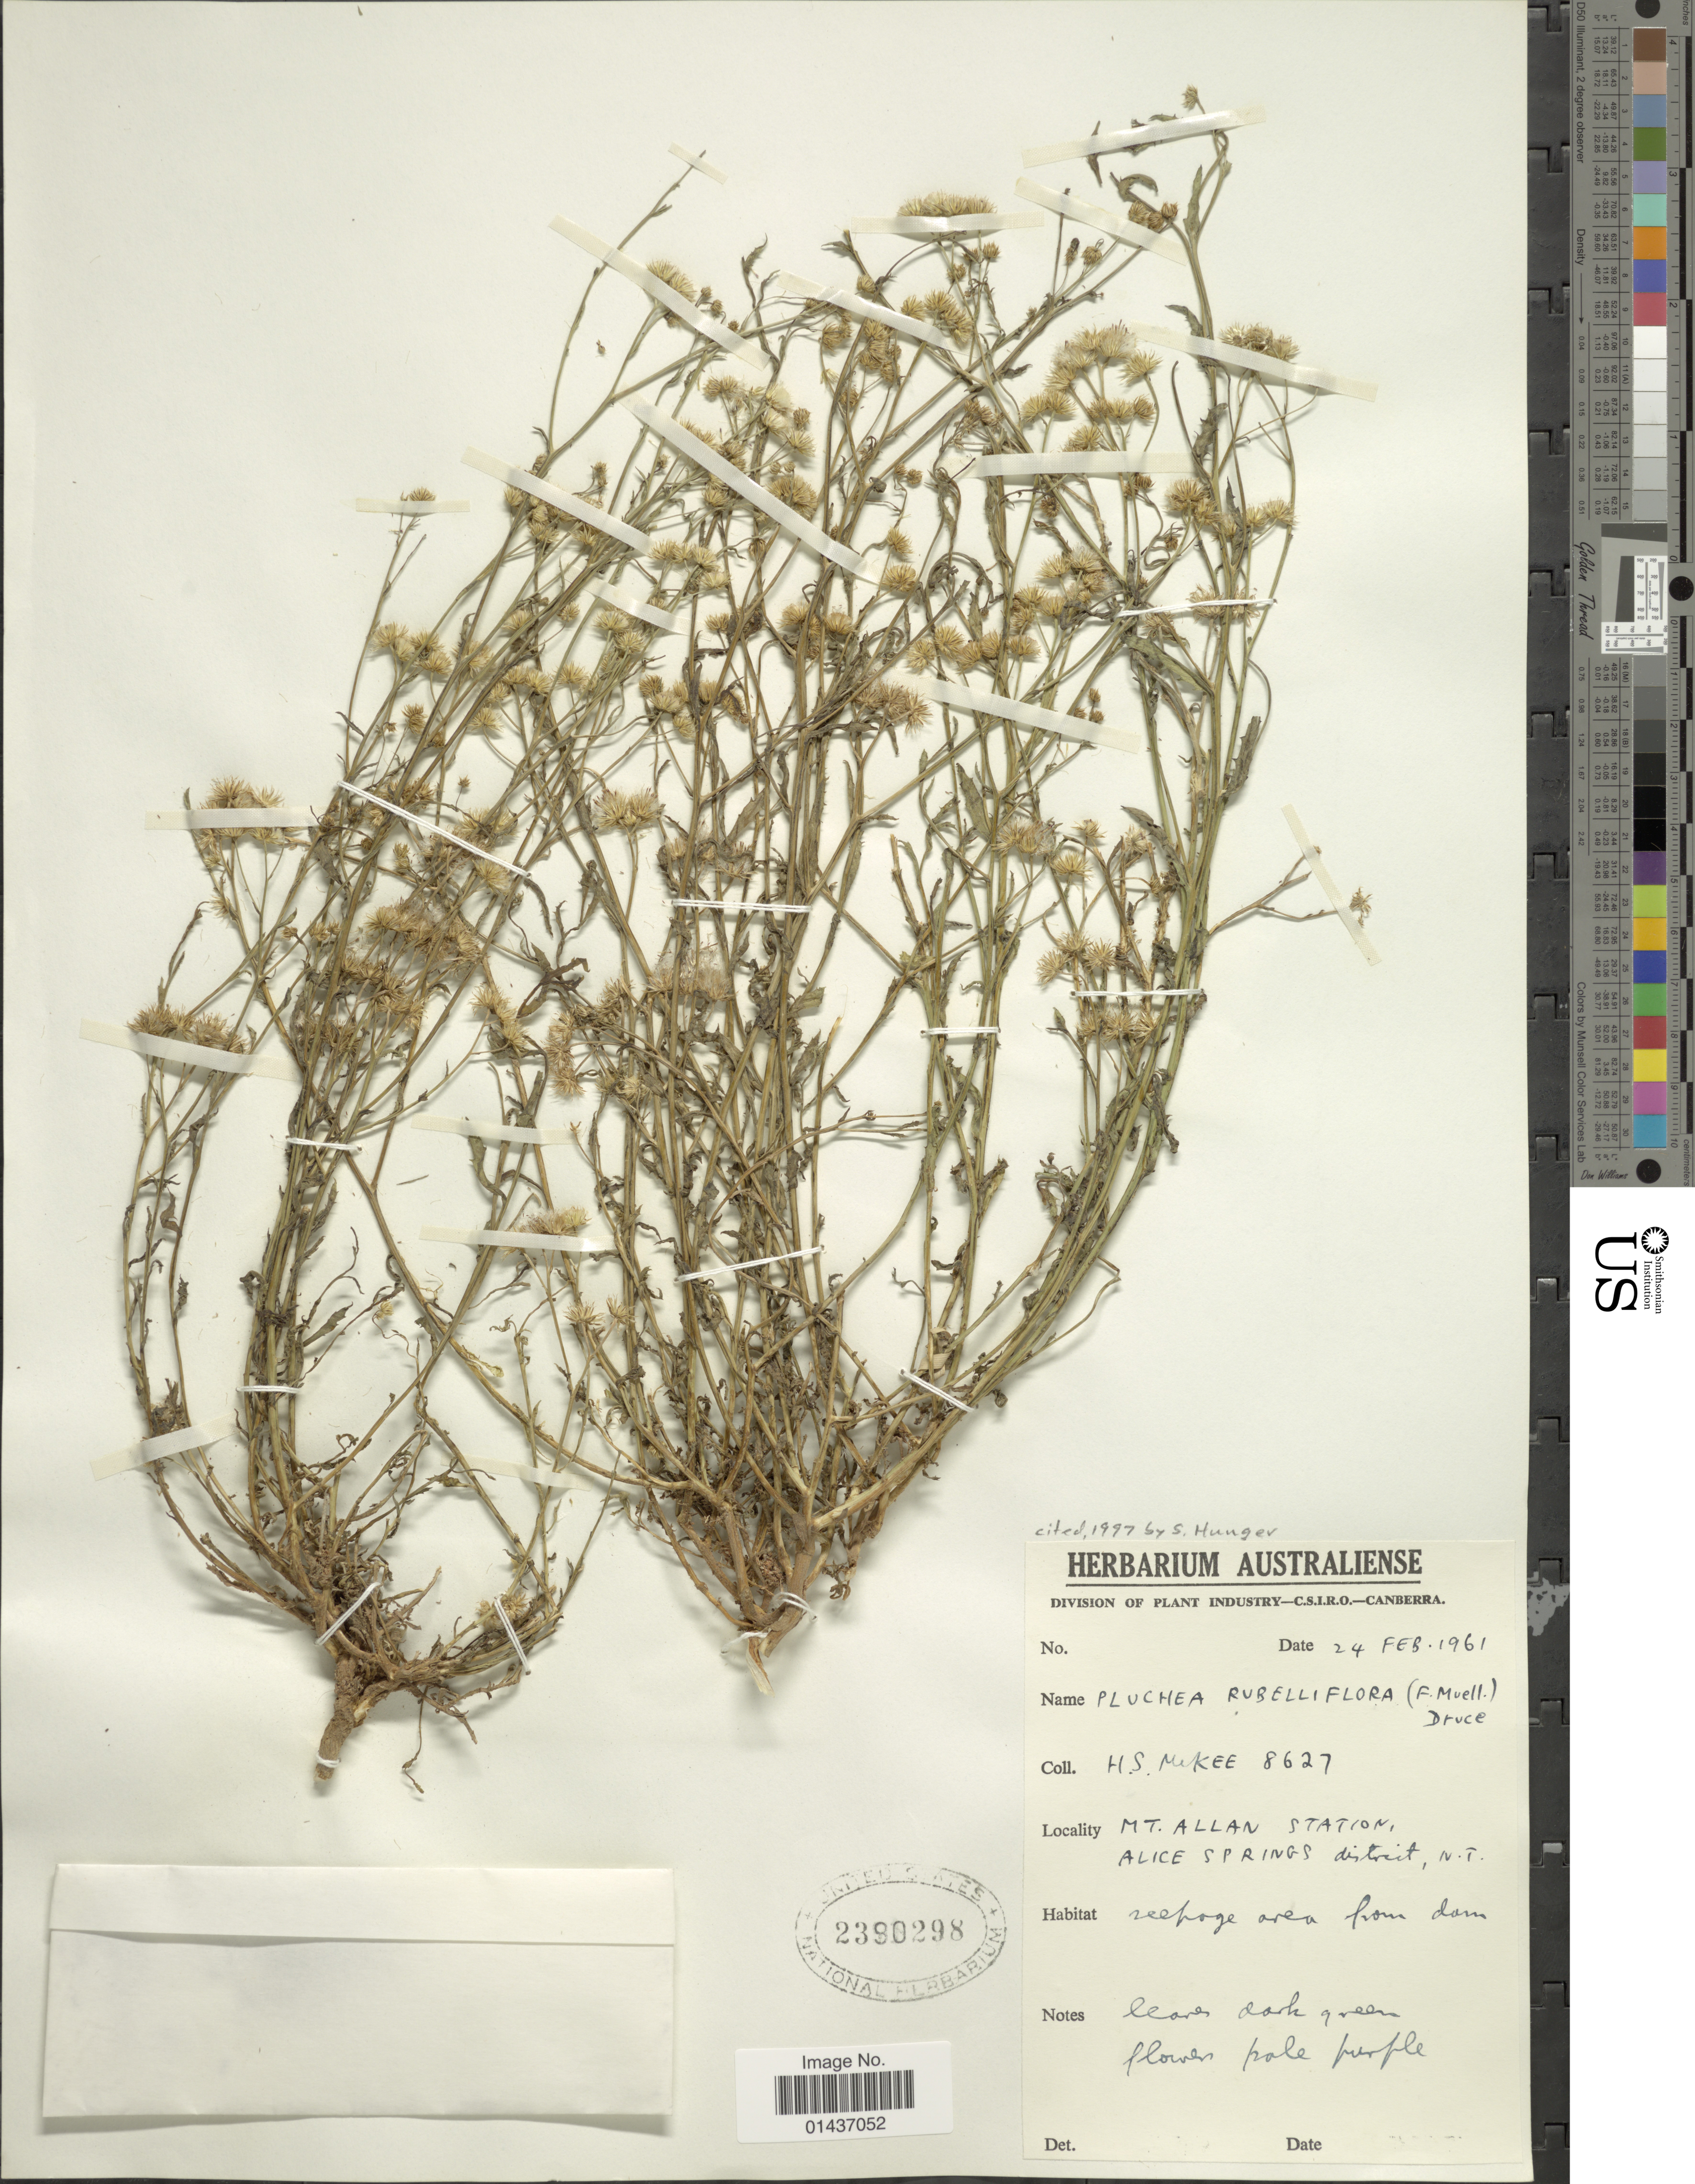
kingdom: Plantae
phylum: Tracheophyta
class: Magnoliopsida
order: Asterales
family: Asteraceae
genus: Pluchea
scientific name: Pluchea rubelliflora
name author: (F. Muell.) B.L. Rob.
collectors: H. S. McKee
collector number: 8627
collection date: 1961-02-24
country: Canada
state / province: Northwest Territories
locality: Mt. Allan Station, Alice Springs district, N. T.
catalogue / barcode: US 2390298